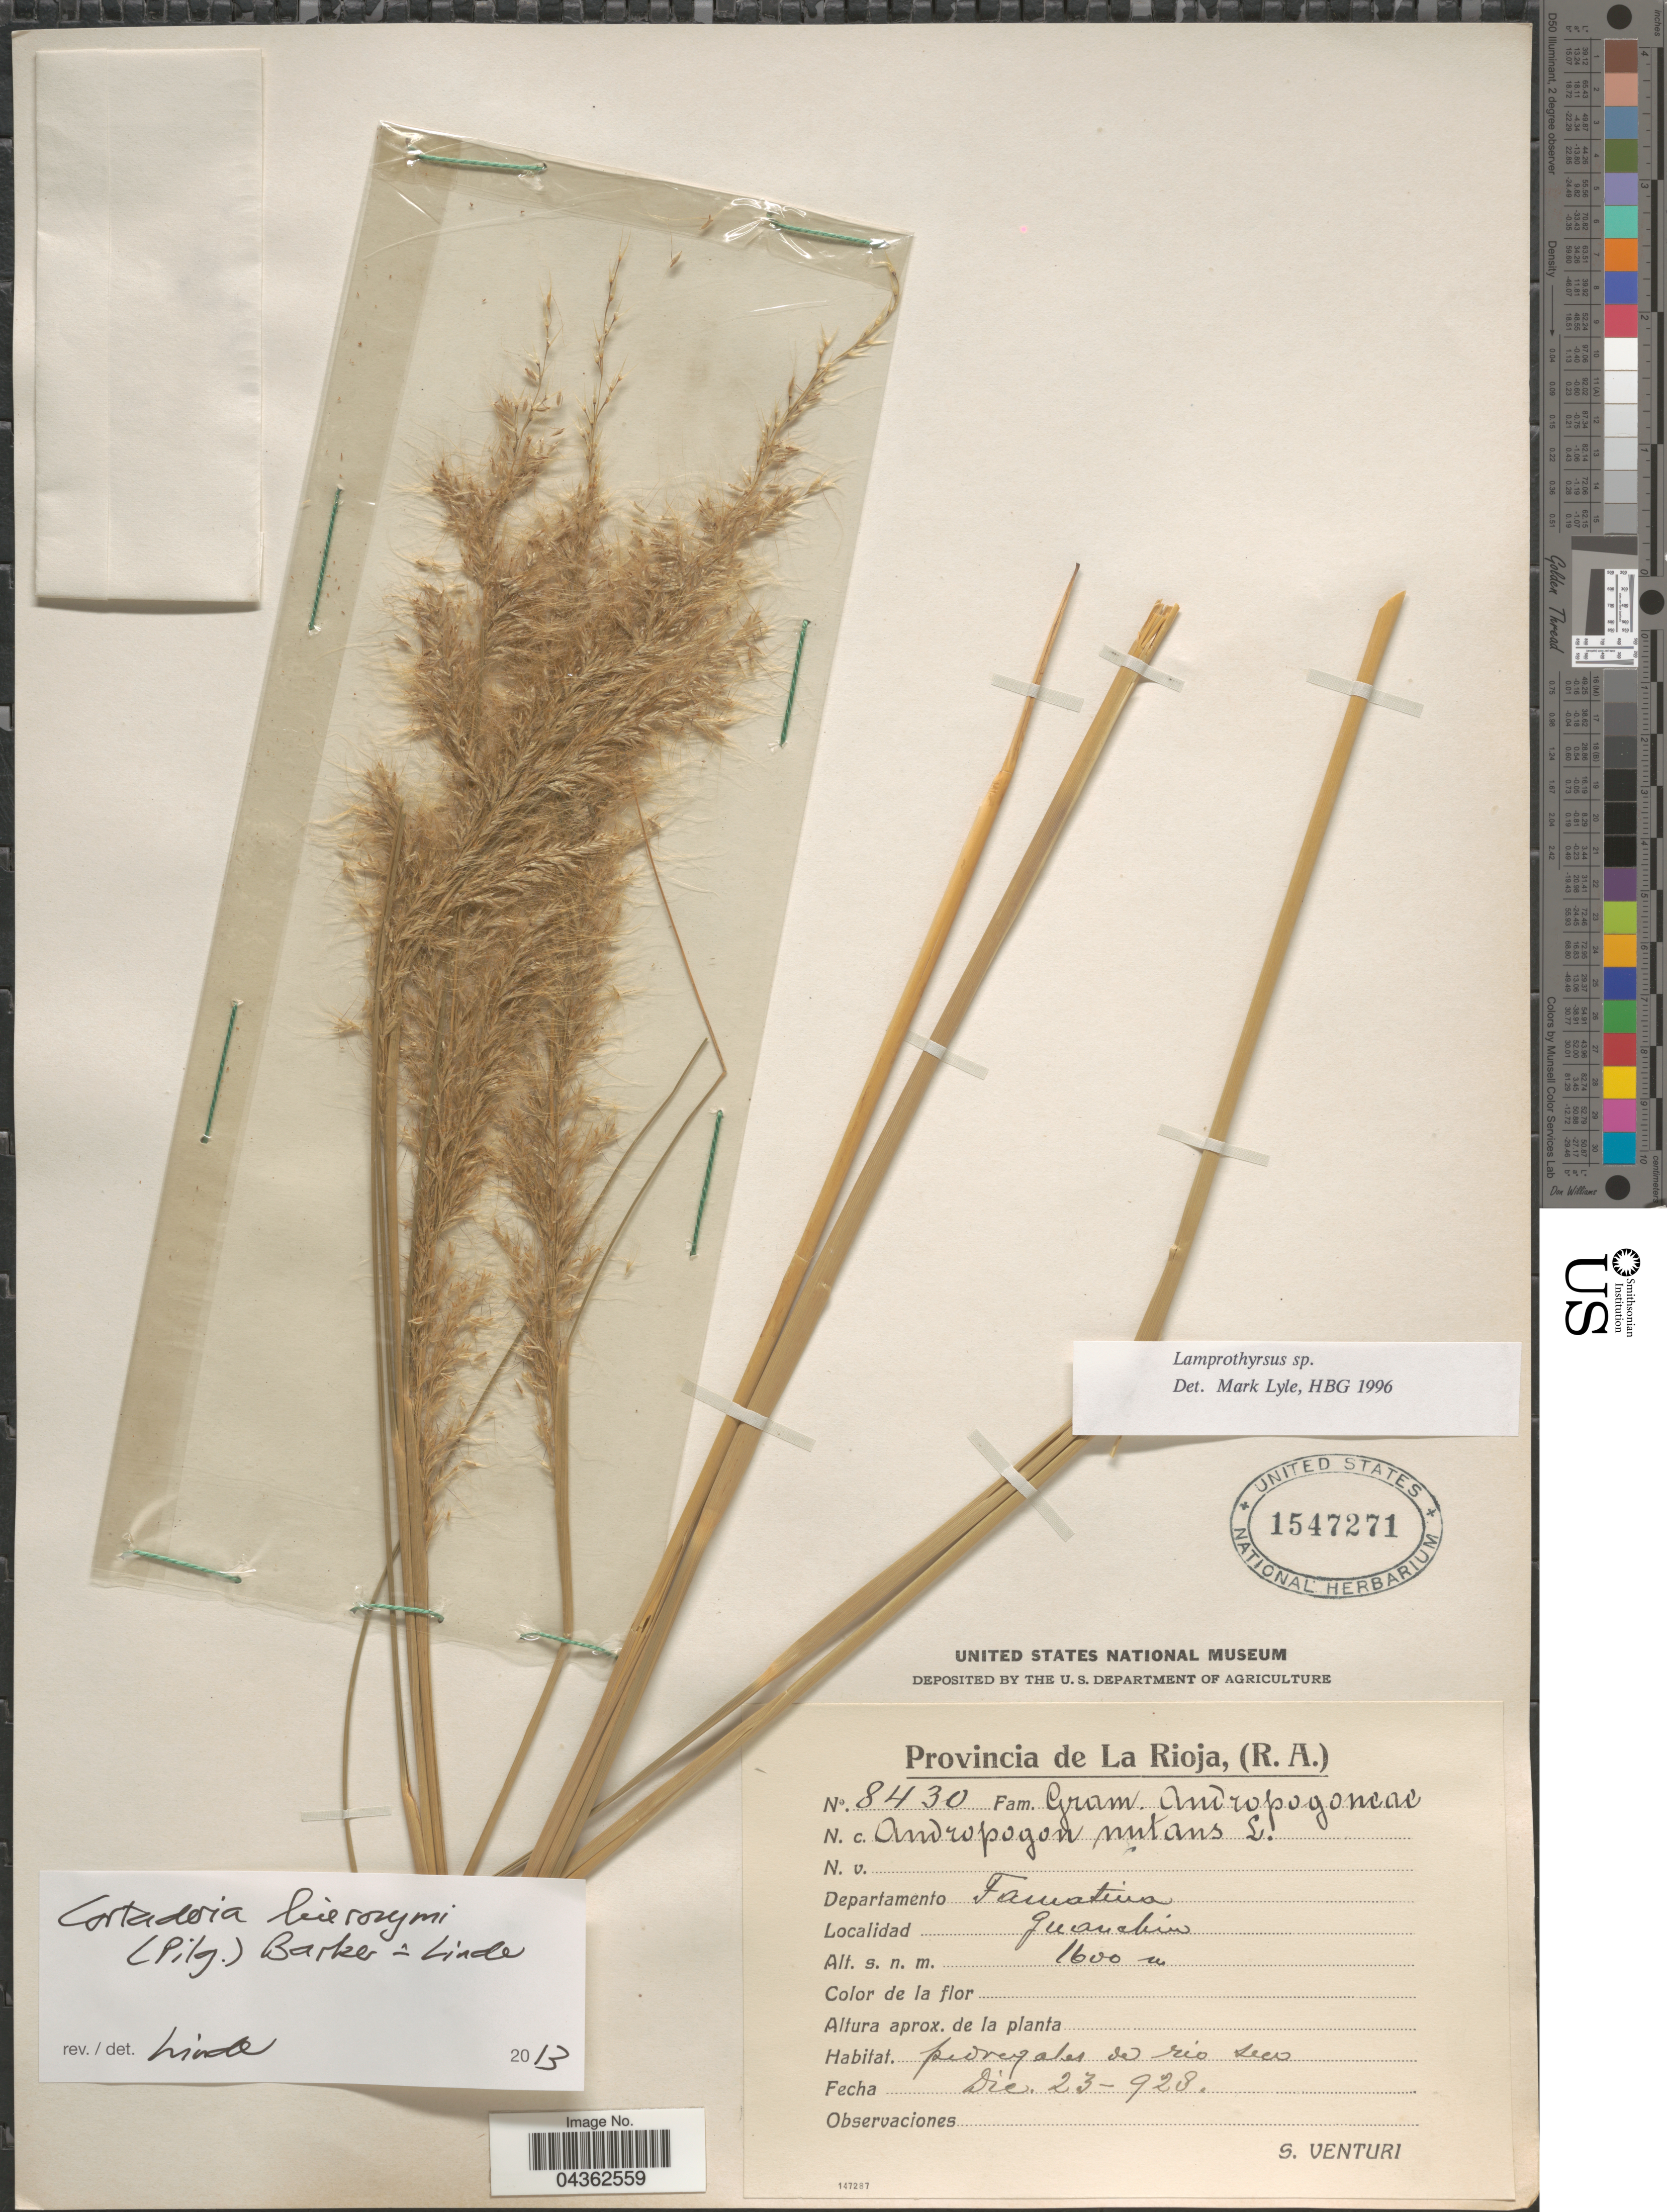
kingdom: Plantae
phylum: Tracheophyta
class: Liliopsida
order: Poales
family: Poaceae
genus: Cortaderia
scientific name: Cortaderia hieronymi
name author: (Kuntze) H.P. Linder & N.P. Barker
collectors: S. Venturi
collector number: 8430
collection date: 1928-12-23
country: Argentina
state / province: La Rioja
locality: Departamento Famatina. Guauchin.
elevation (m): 1600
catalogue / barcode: US 1547271